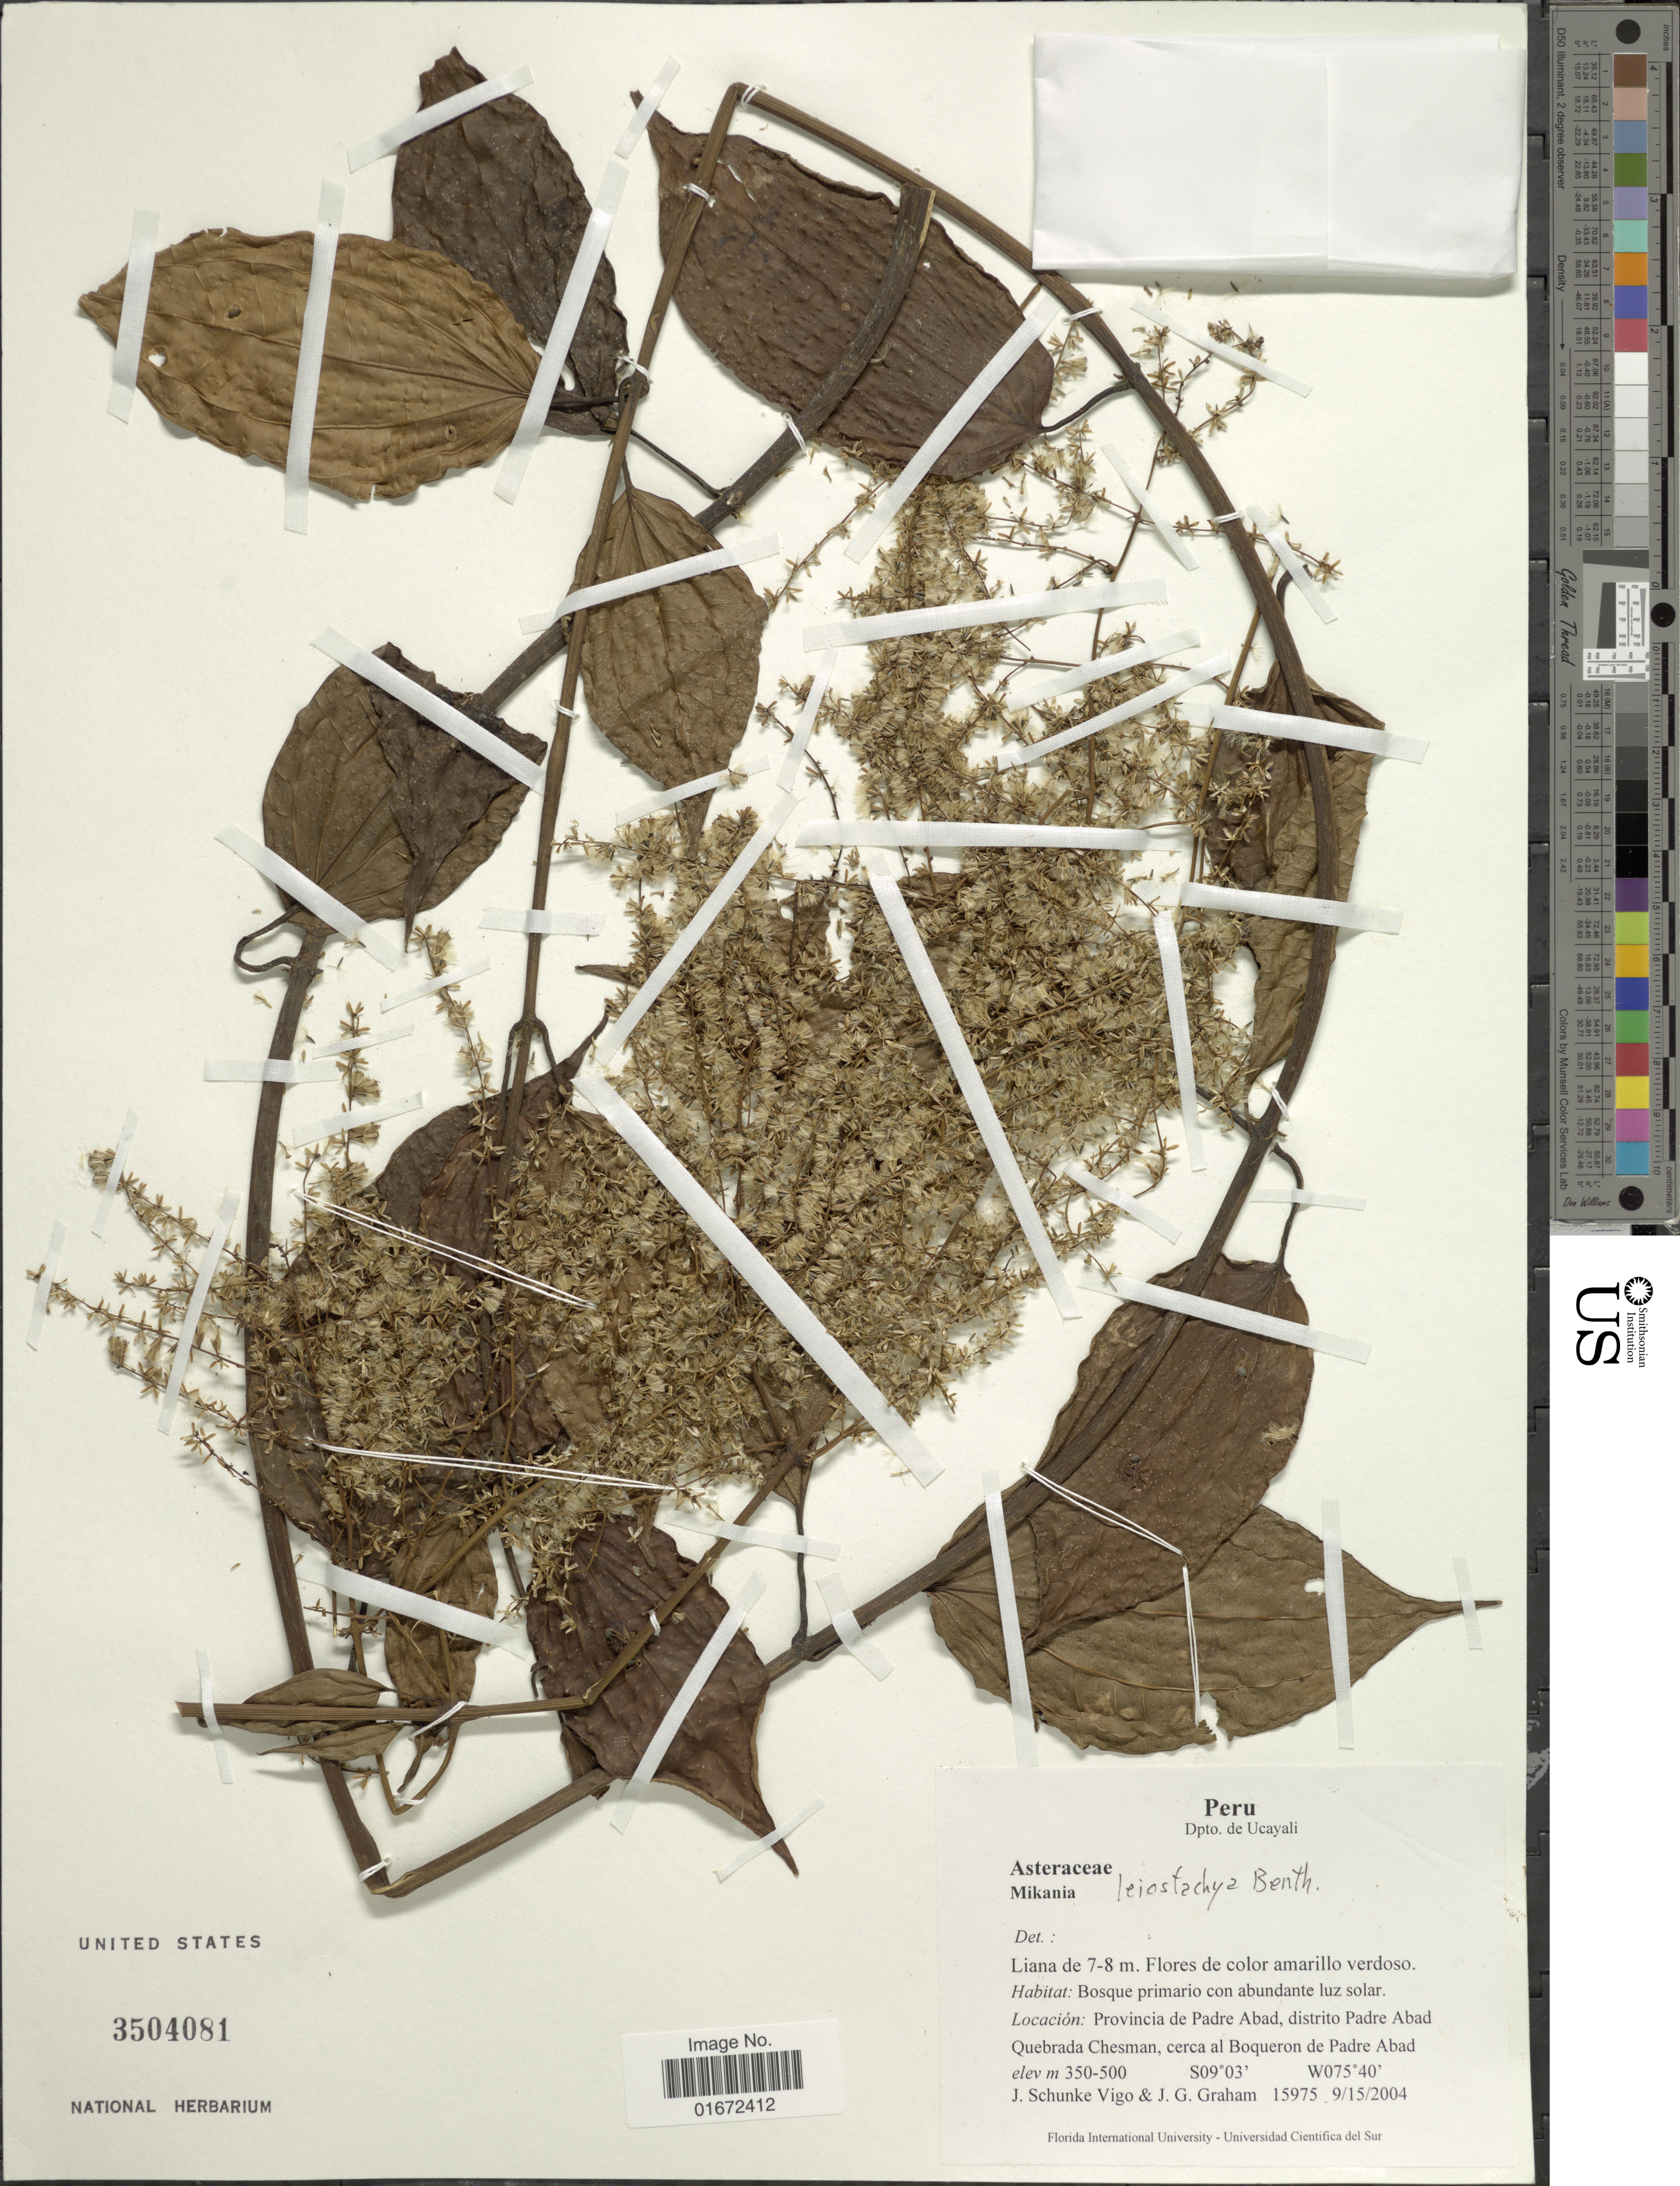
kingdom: Plantae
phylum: Tracheophyta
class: Magnoliopsida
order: Asterales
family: Asteraceae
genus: Mikania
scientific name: Mikania leiostachya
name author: Benth.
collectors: J. Schunke Vigo & J. Graham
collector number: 15975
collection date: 2004-09-15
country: Peru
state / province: Ucayali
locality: Dpto. de Ucayali. Provincia de Padre Abad, distrito Padre Abad. Quebrada Chesman, cerca al Boqueron de Padre Abad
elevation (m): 350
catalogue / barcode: US 3504081